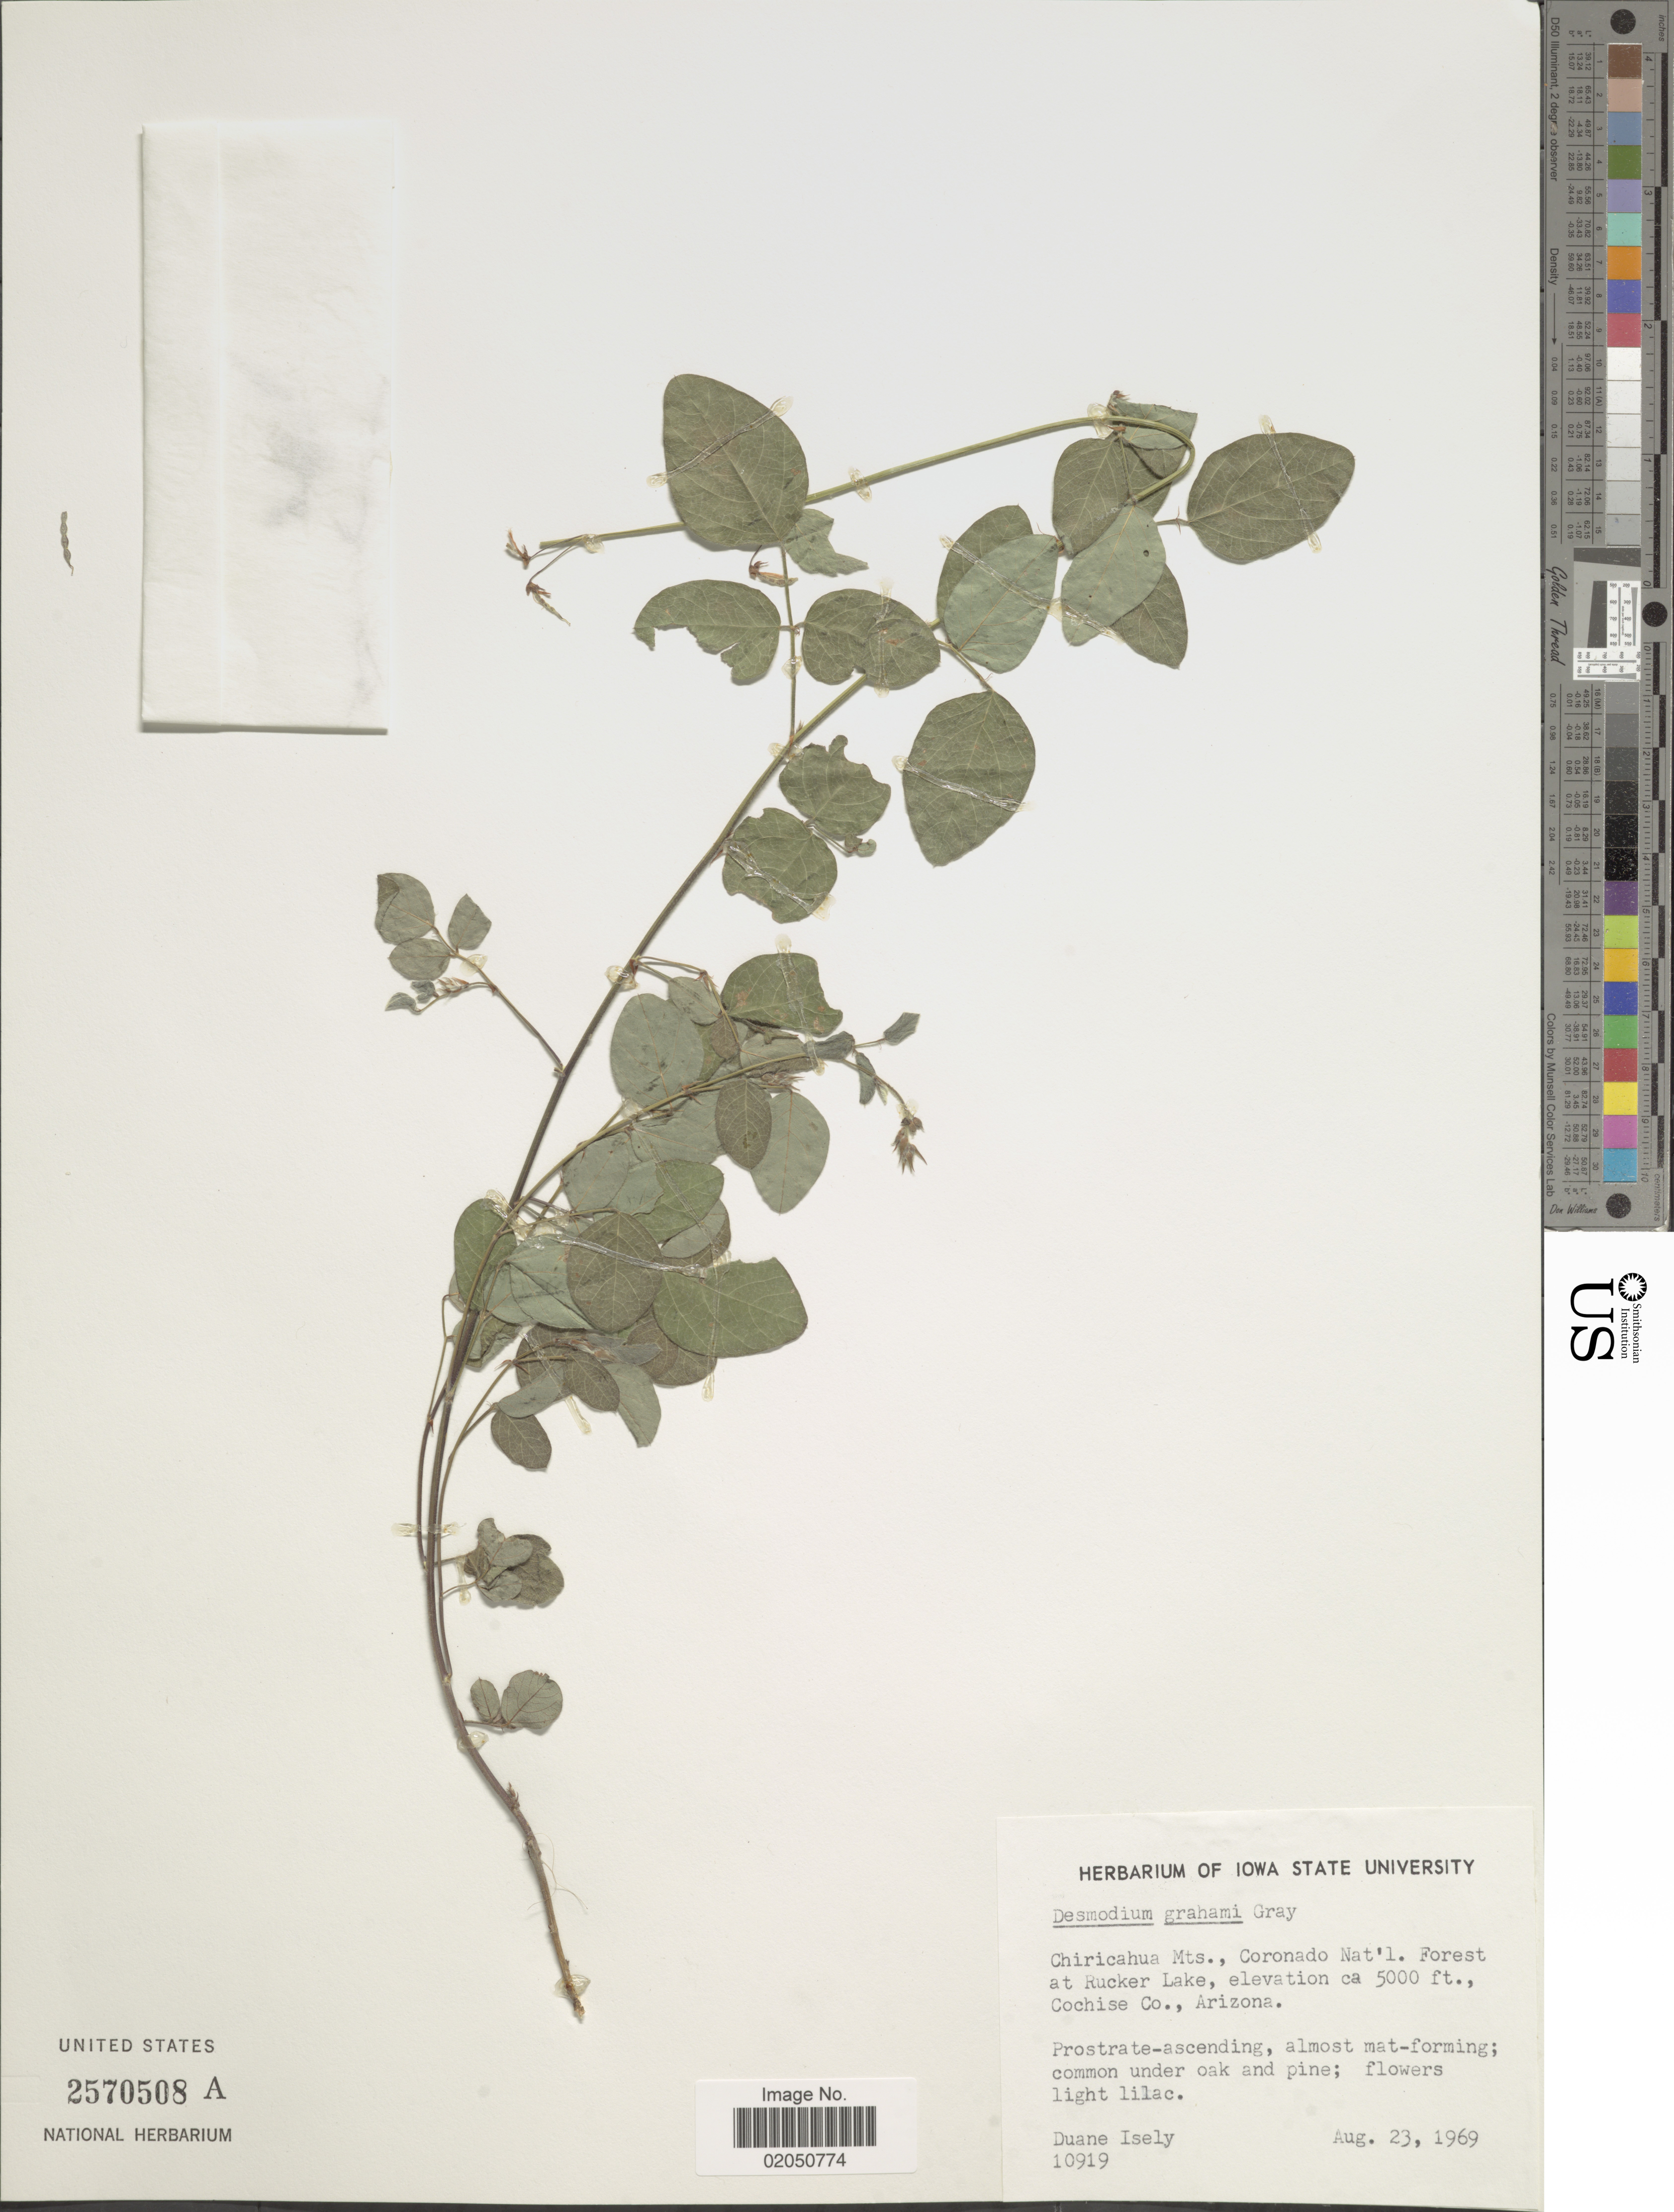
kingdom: Plantae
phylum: Tracheophyta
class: Magnoliopsida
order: Fabales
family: Fabaceae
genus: Desmodium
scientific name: Desmodium grahamii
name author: A. Gray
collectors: D. Isely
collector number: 10919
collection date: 1969-08-23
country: United States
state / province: Arizona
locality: Chiricahua Mts., Coronado Nat'l Forest at Rucker Lake., Cochise Co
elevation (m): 1524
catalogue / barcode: US 2570508A